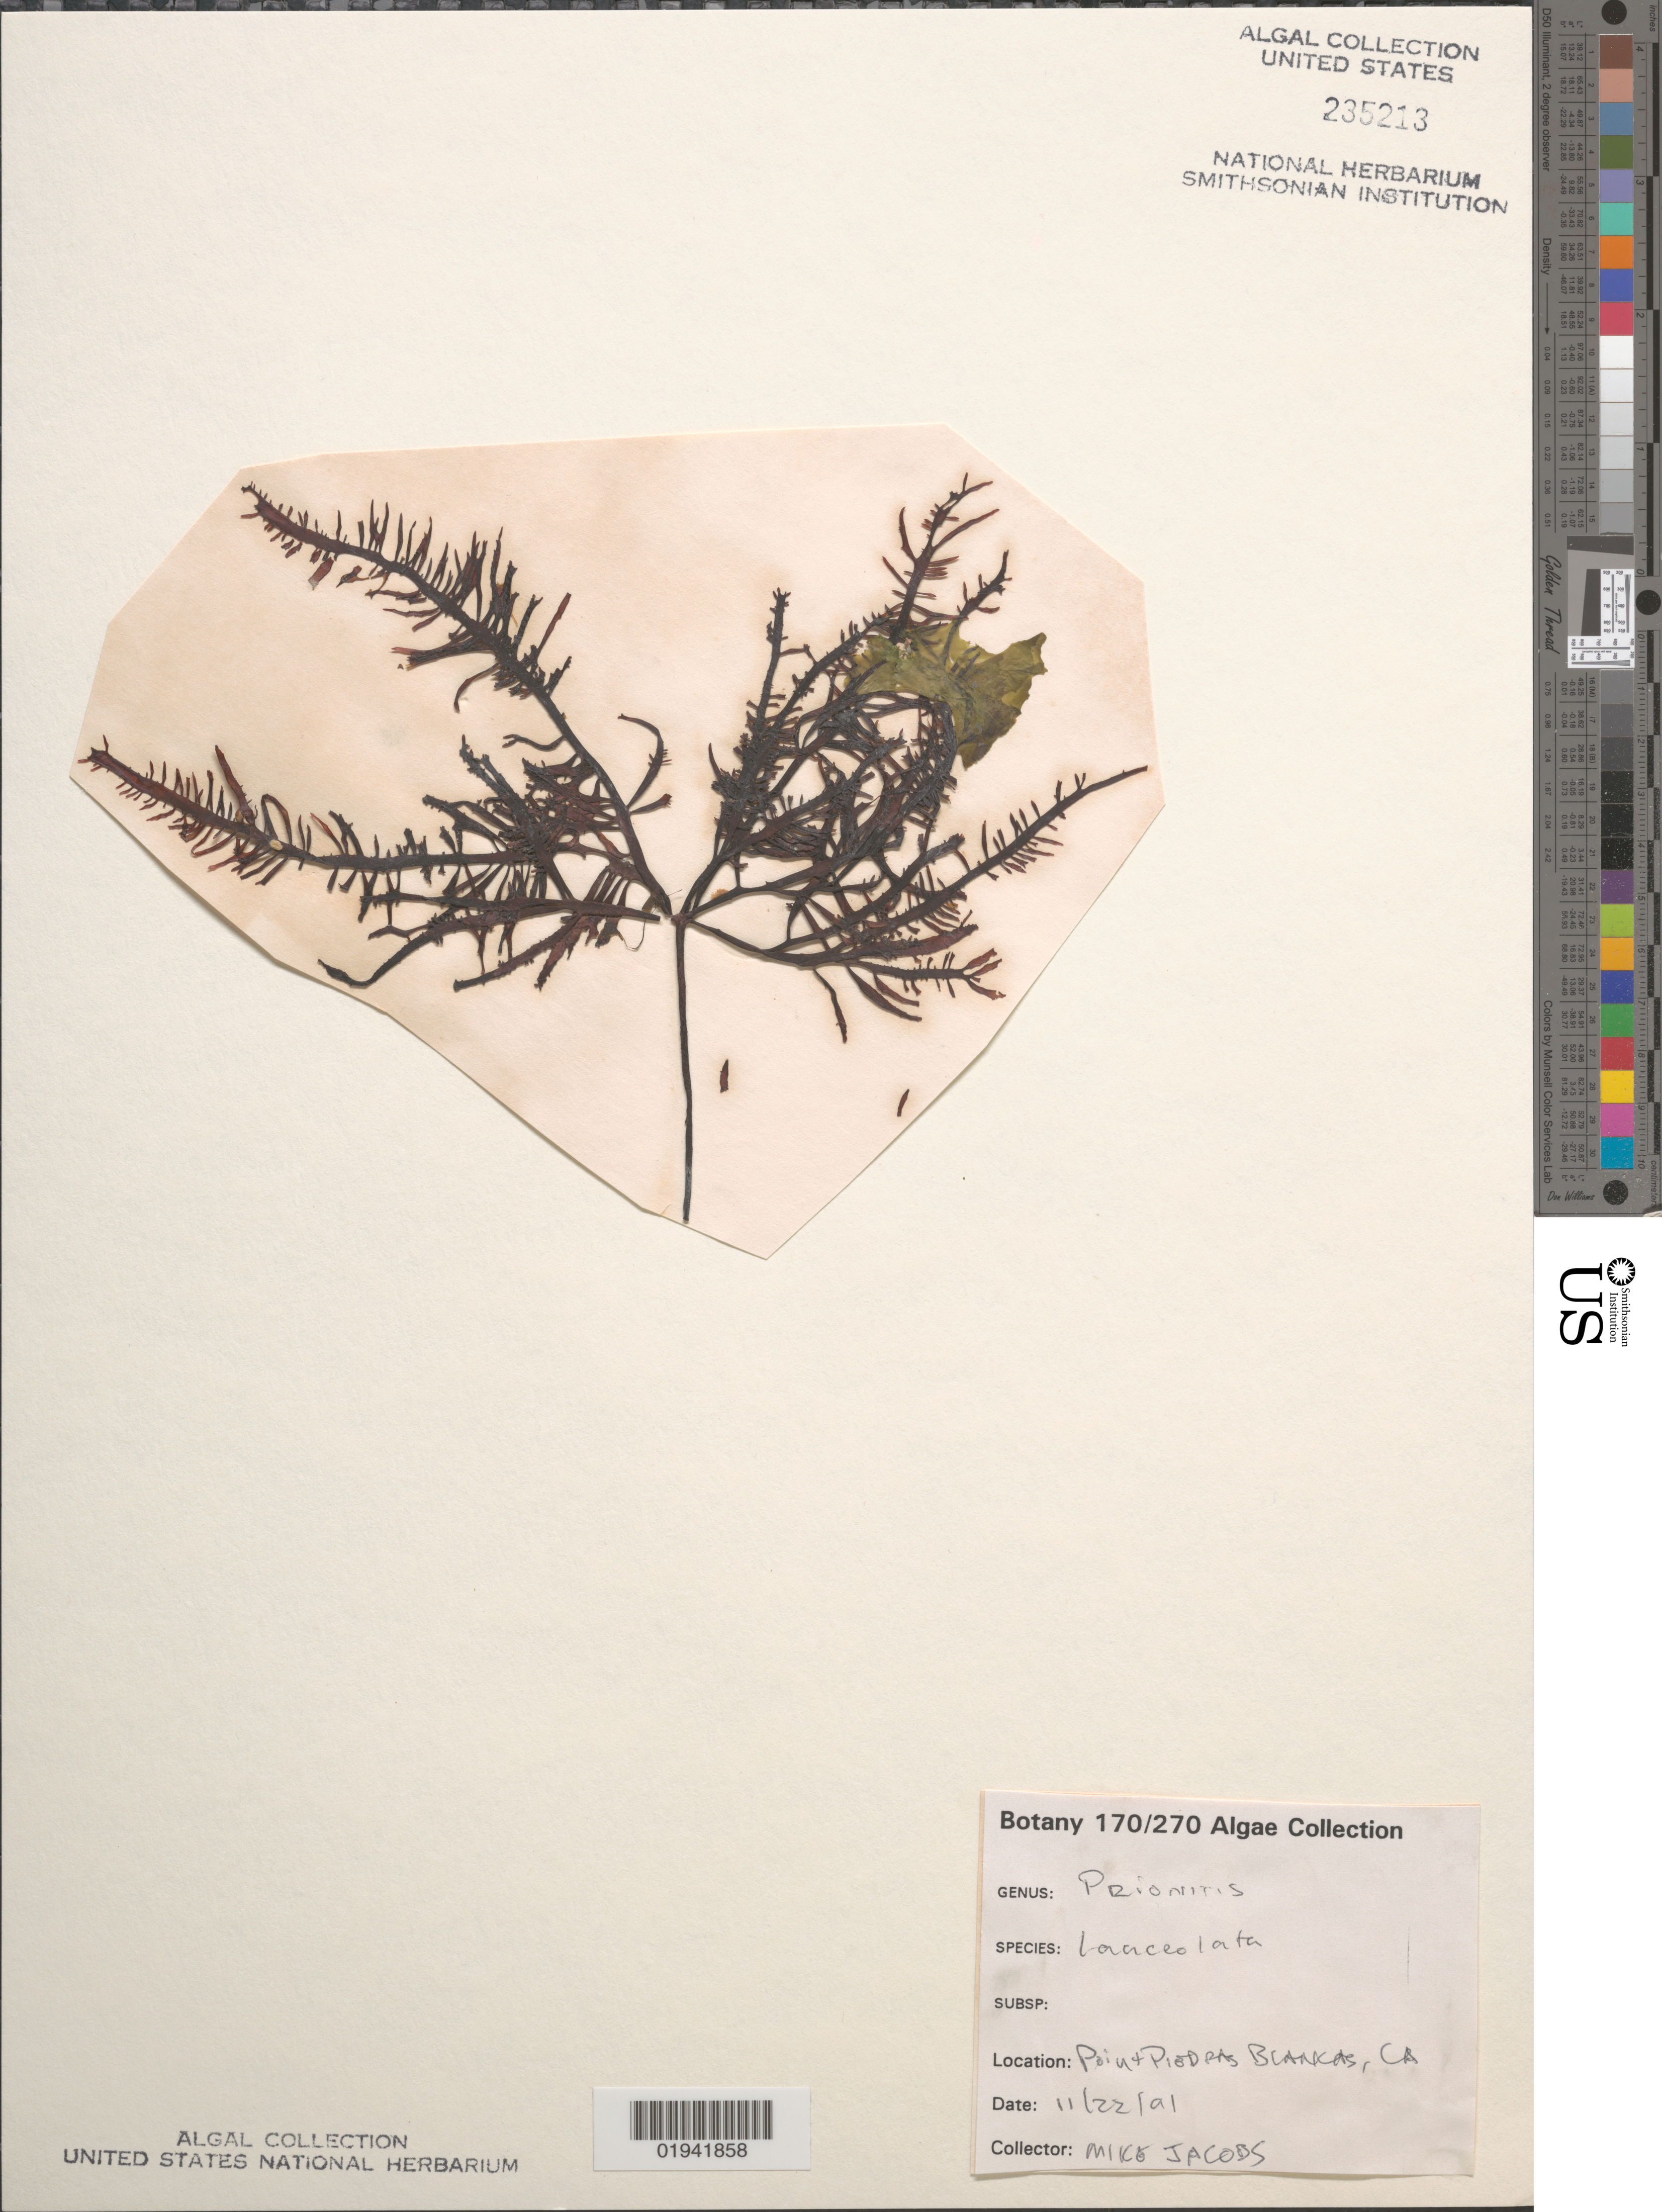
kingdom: Plantae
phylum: Rhodophyta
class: Florideophyceae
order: Cryptonemiales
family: Cryptonemiaceae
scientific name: Prionitis lanceolata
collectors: M. Jacobs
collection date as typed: Transcribed d/m/y: 22/11/91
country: United States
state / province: California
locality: Point Piedras Blancas.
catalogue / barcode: US 235213